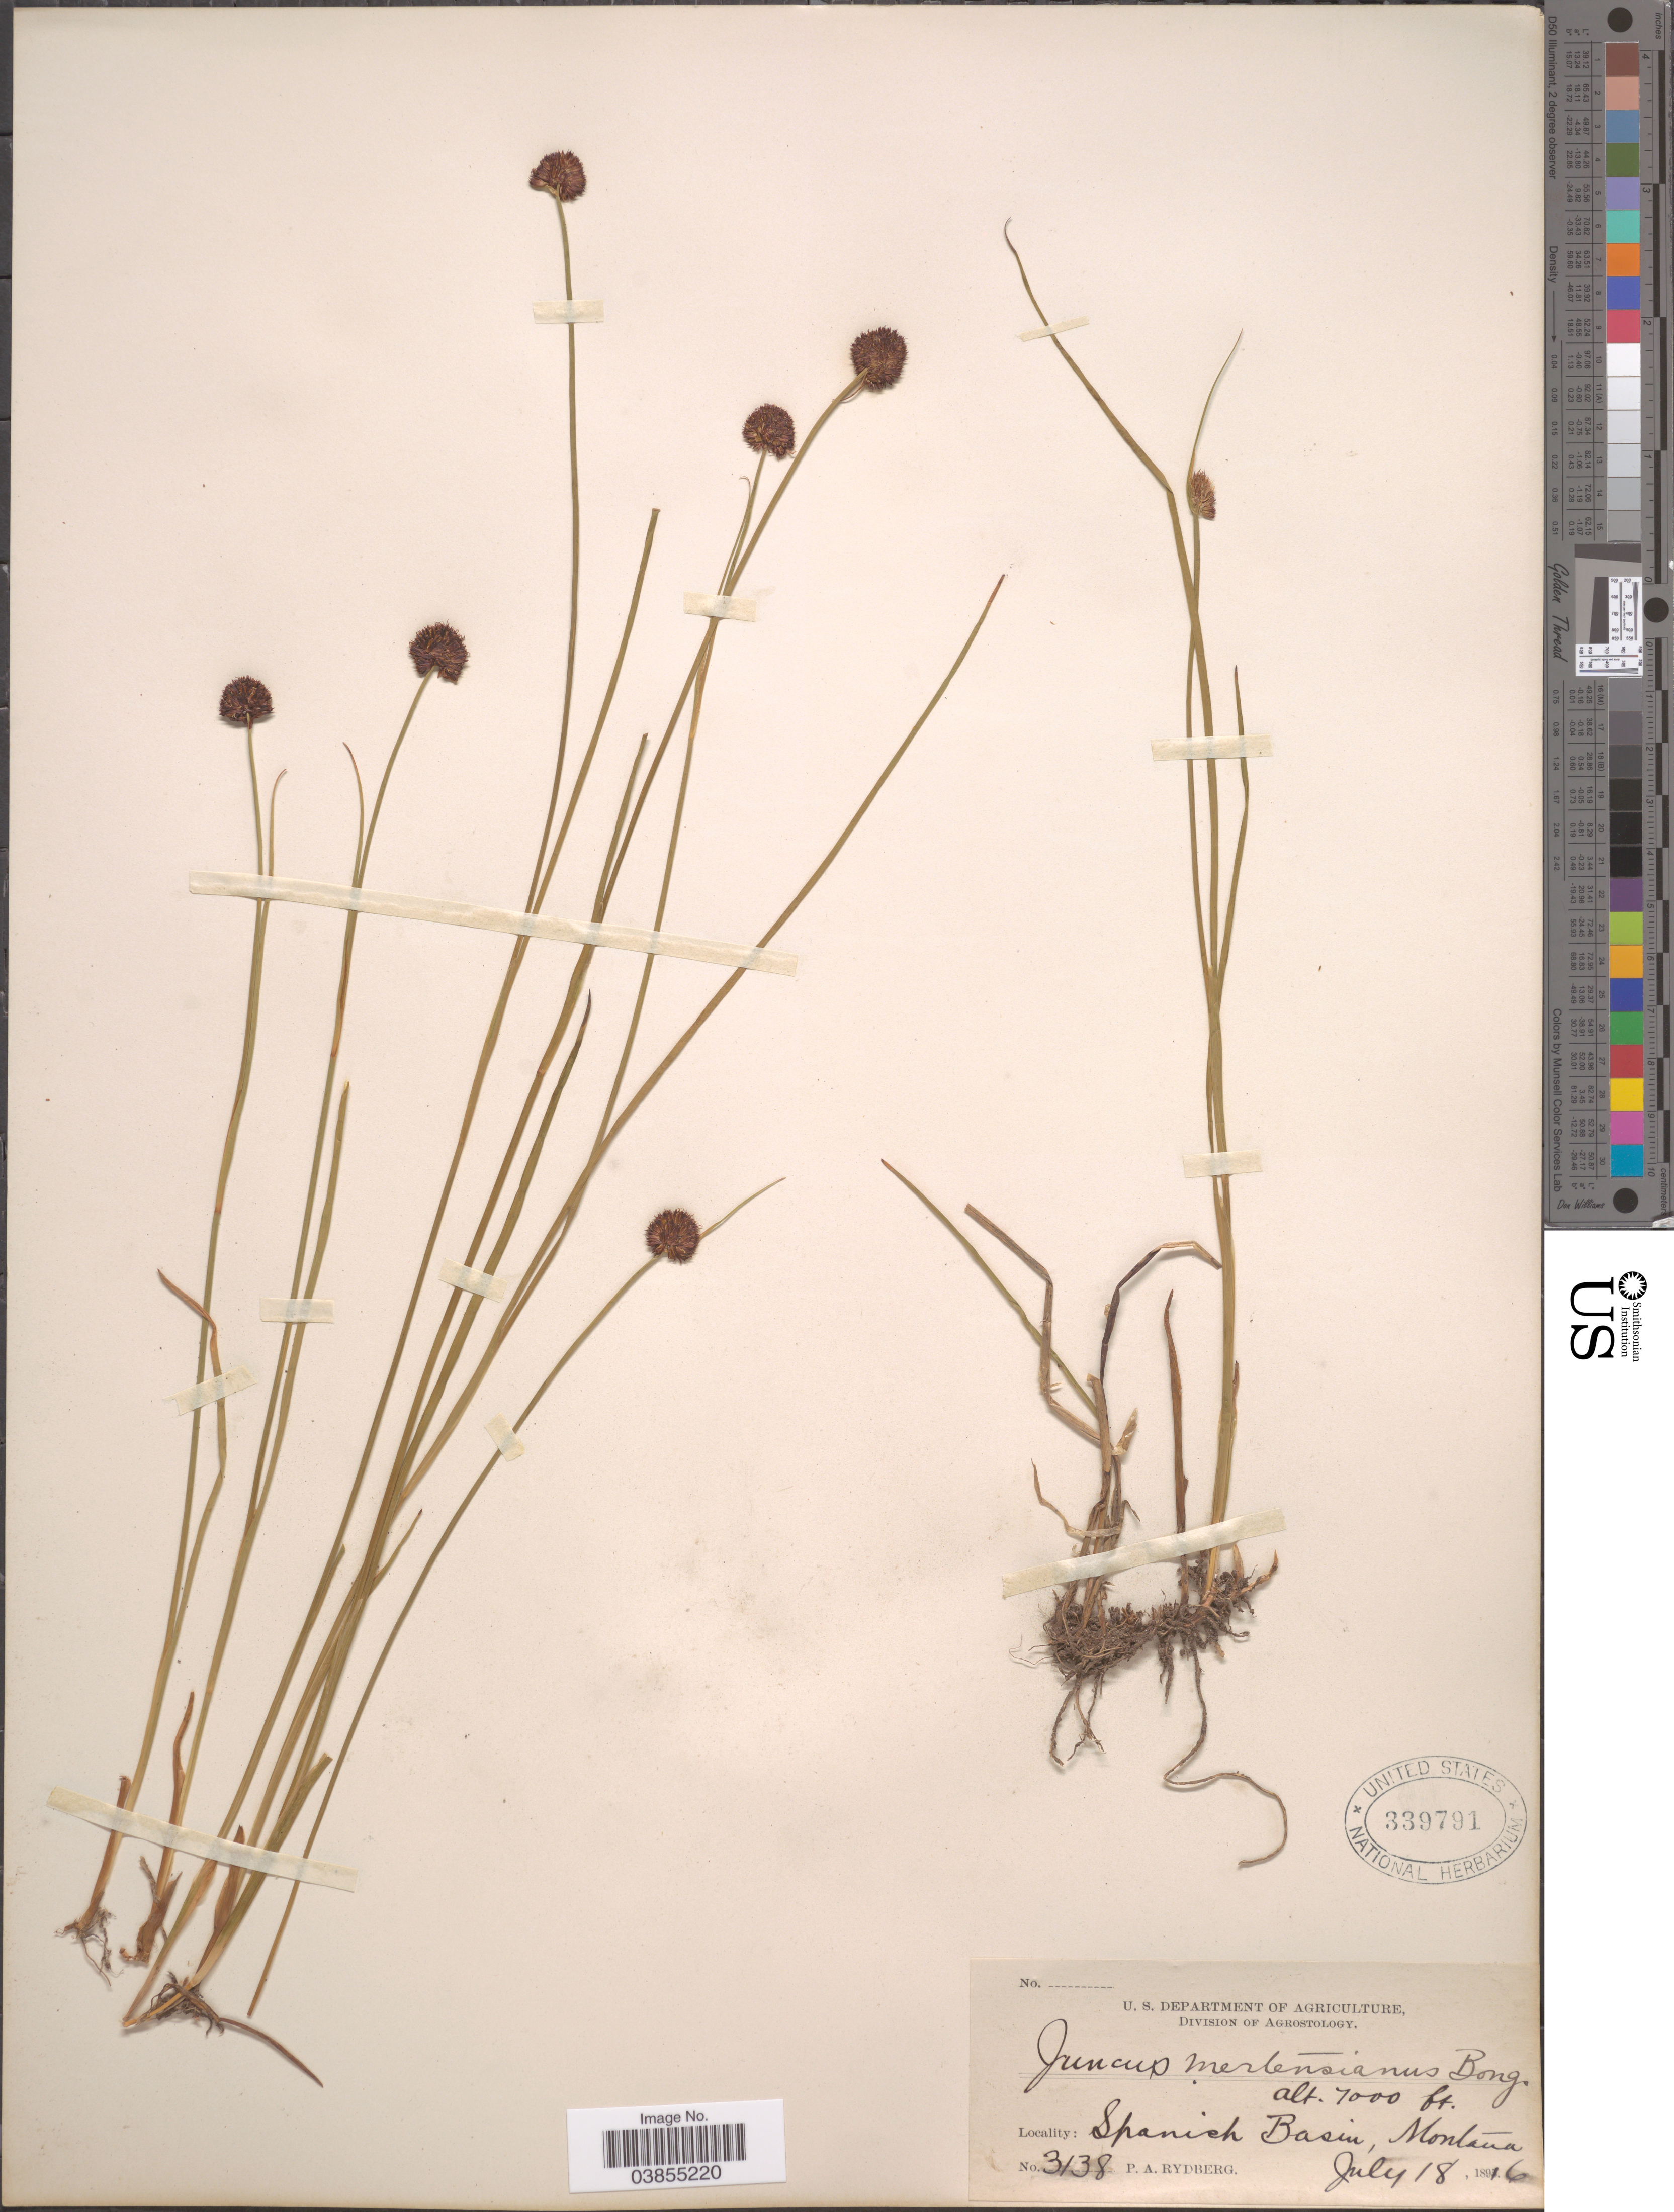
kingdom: Plantae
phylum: Tracheophyta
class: Liliopsida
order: Poales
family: Juncaceae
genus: Juncus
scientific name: Juncus mertensianus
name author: Bong.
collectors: P. A. Rydberg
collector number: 3138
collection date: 1816-07-18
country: United States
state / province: Montana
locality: Spanish Basin.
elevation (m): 2134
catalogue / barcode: US 339791